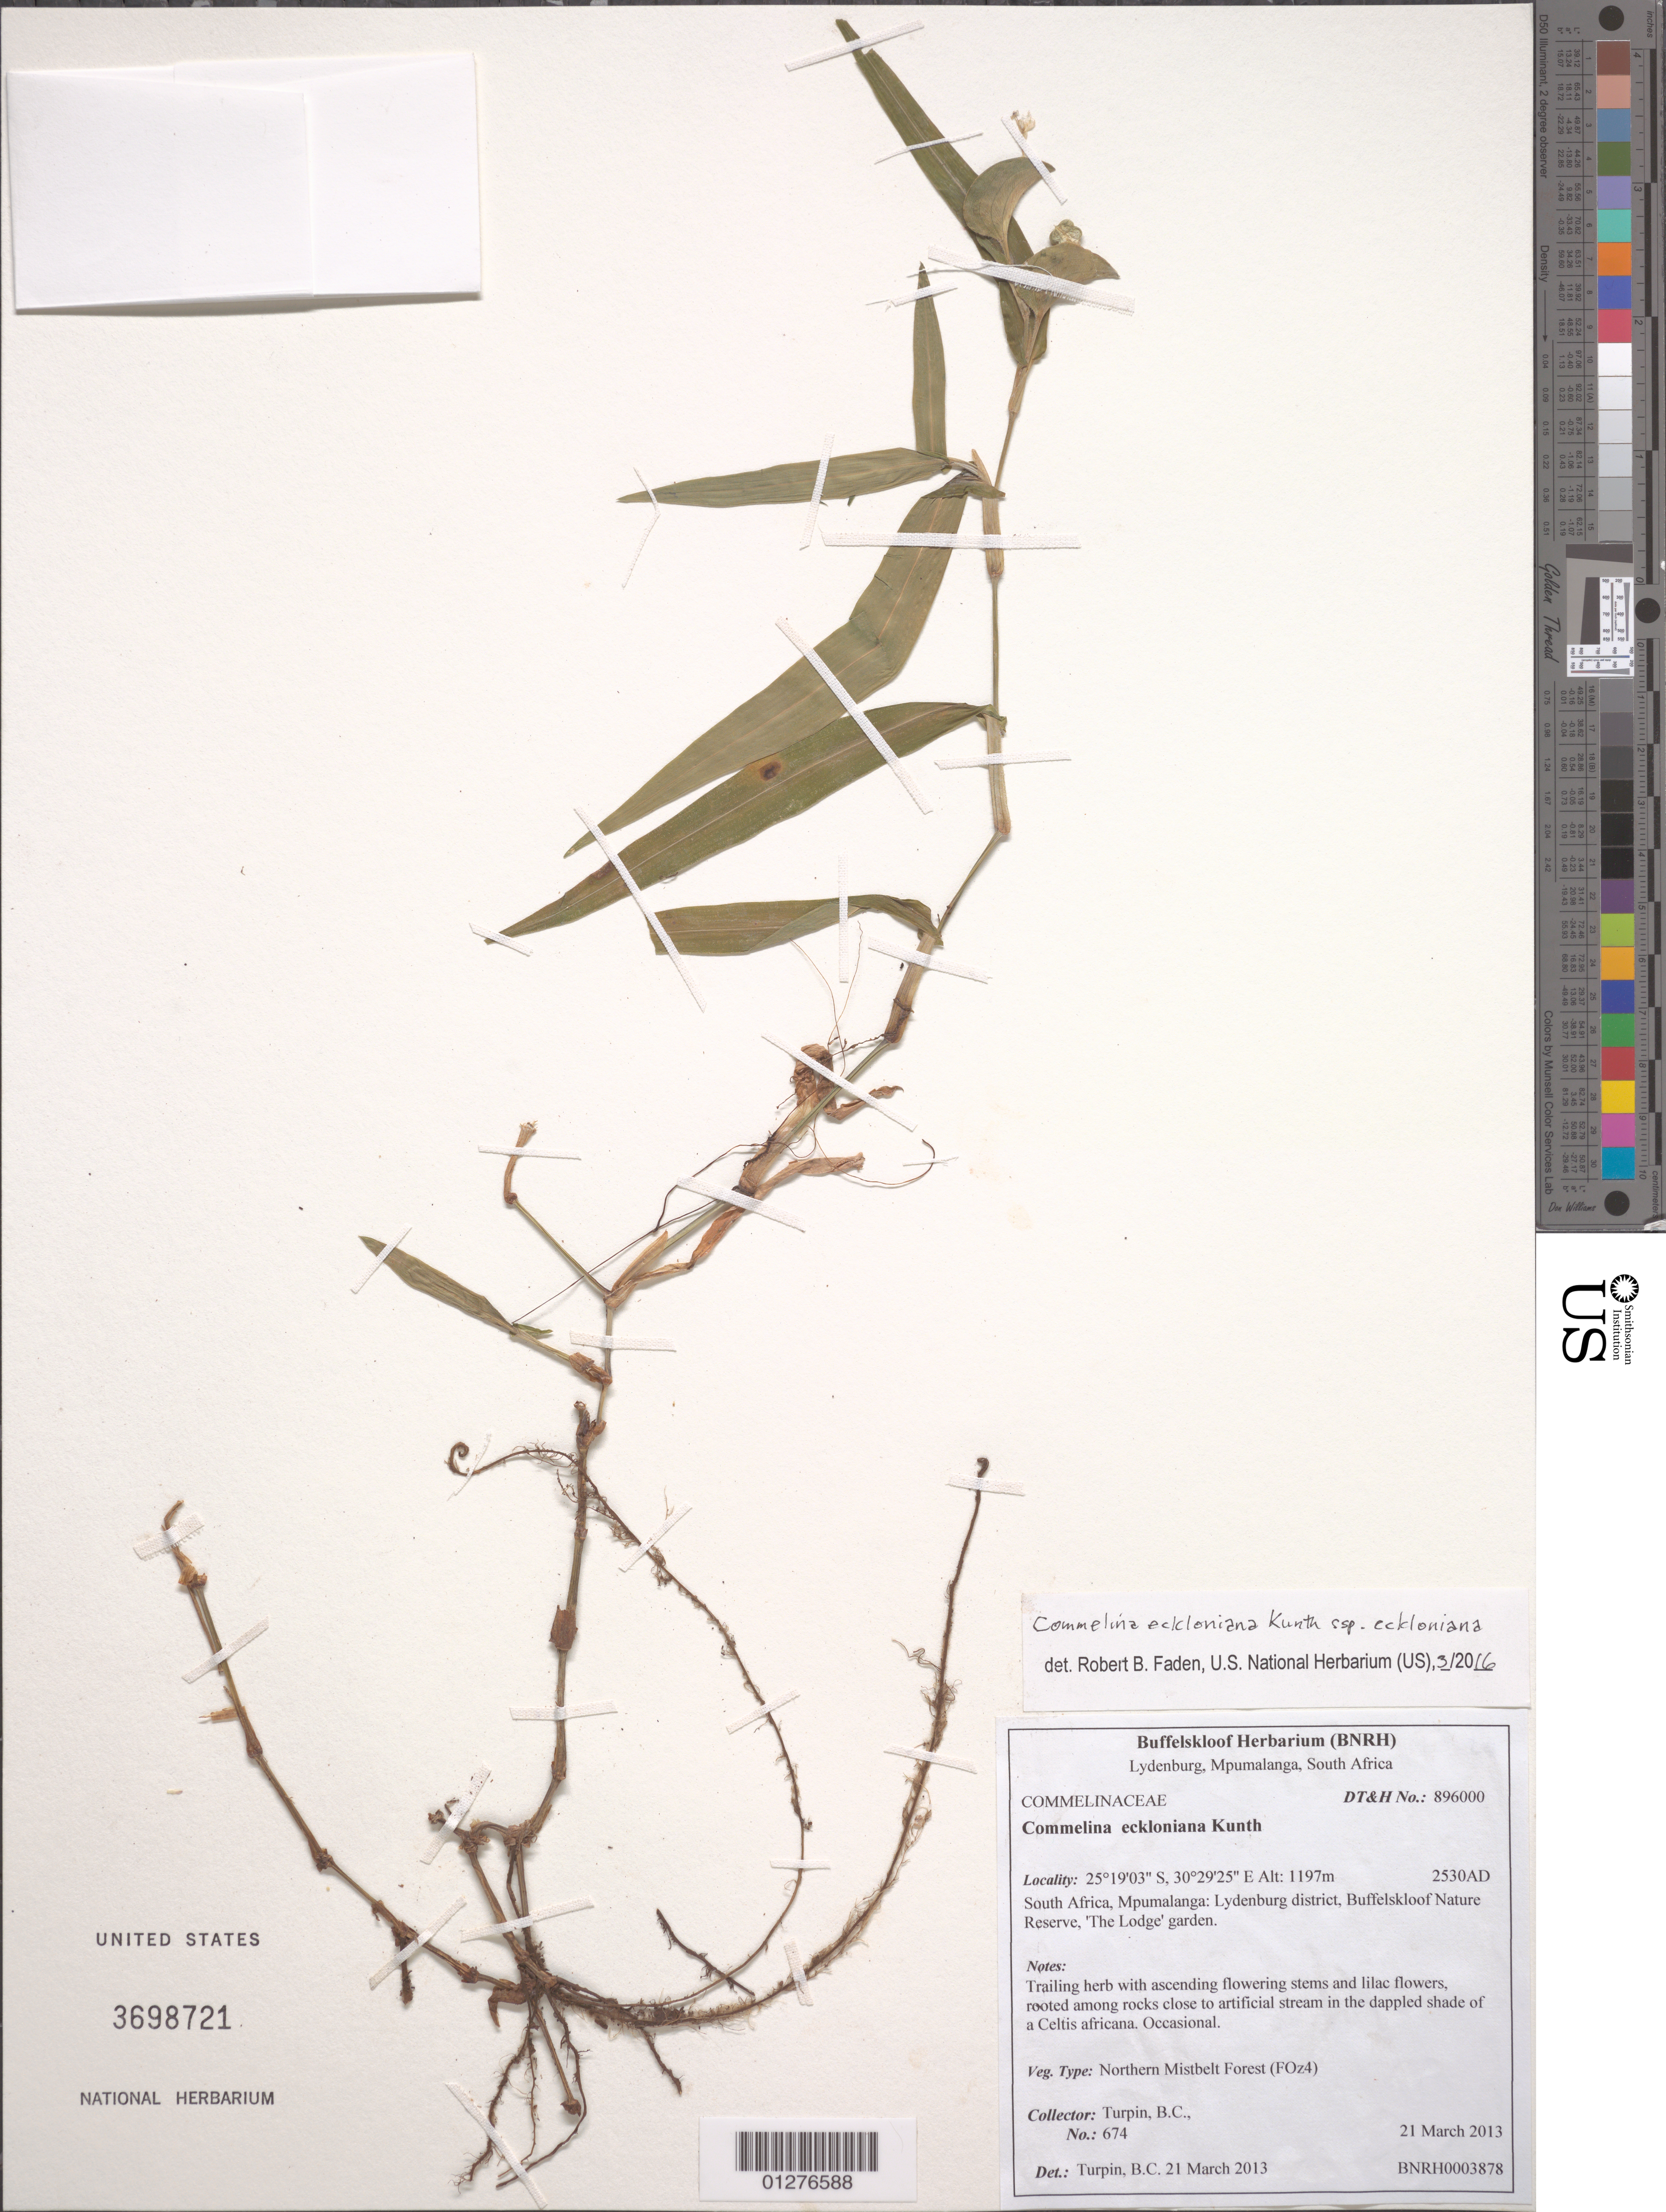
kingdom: Plantae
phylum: Tracheophyta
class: Liliopsida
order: Commelinales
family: Commelinaceae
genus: Commelina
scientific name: Commelina eckloniana subsp. eckloniana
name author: Kunth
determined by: Faden, Robert B., (US), Smithsonian Institution - National Museum of Natural History (UNITED STATES)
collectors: B. C. Turpin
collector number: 674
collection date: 2013-03-21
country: South Africa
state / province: Mpumalanga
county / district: Lydenburg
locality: Buffelskloof Nature Reserve, 'The Lodge' garden.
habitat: rooted among rocks close to artificial stream in the dappled shade of a Celtis africana. Occasional.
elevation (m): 1197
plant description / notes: Veg Type: Northern Mistbelt Forest (FOz4)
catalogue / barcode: US 3698721